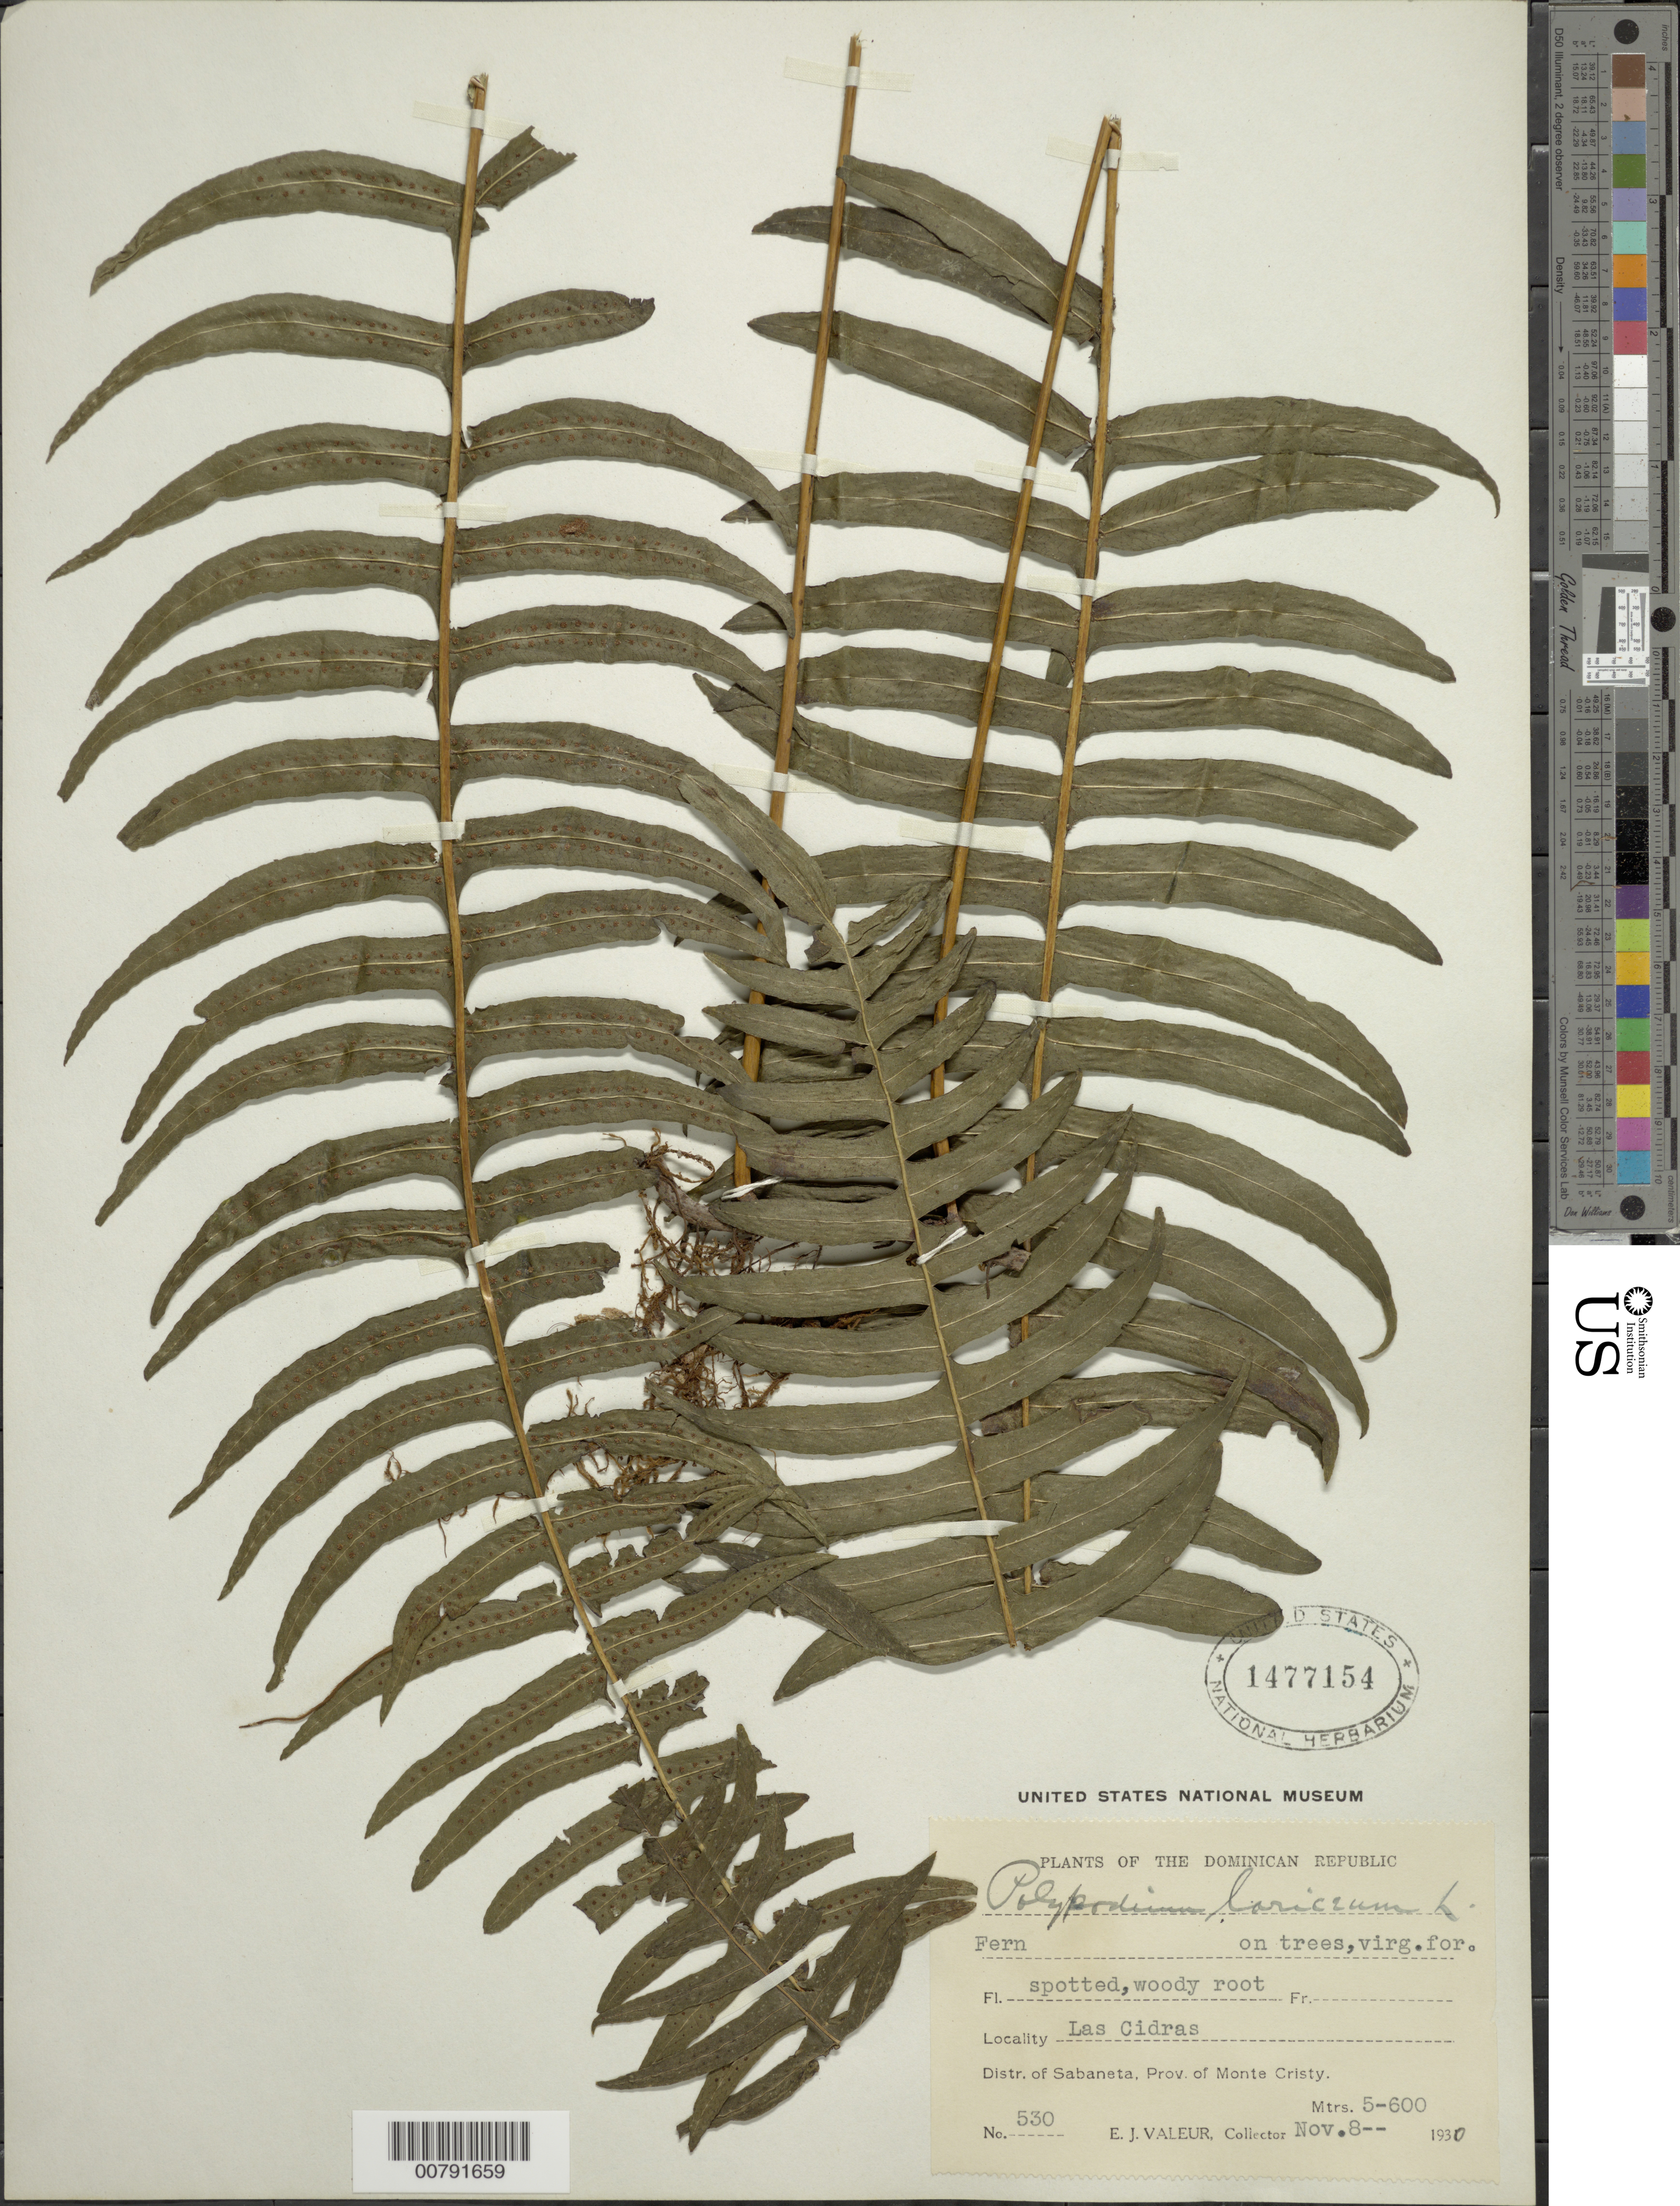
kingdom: Plantae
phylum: Tracheophyta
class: Polypodiopsida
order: Polypodiales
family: Polypodiaceae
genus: Serpocaulon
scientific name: Serpocaulon loriceum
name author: (L.) A.R. Sm.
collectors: E. Valeur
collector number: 530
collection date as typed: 08 Nov 1930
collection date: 1930-11-08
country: Dominican Republic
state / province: Monte Cristi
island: Hispaniola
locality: Distr. Sabaneta, Las Cidras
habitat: On trees, virgin forest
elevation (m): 500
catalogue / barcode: US 1477154